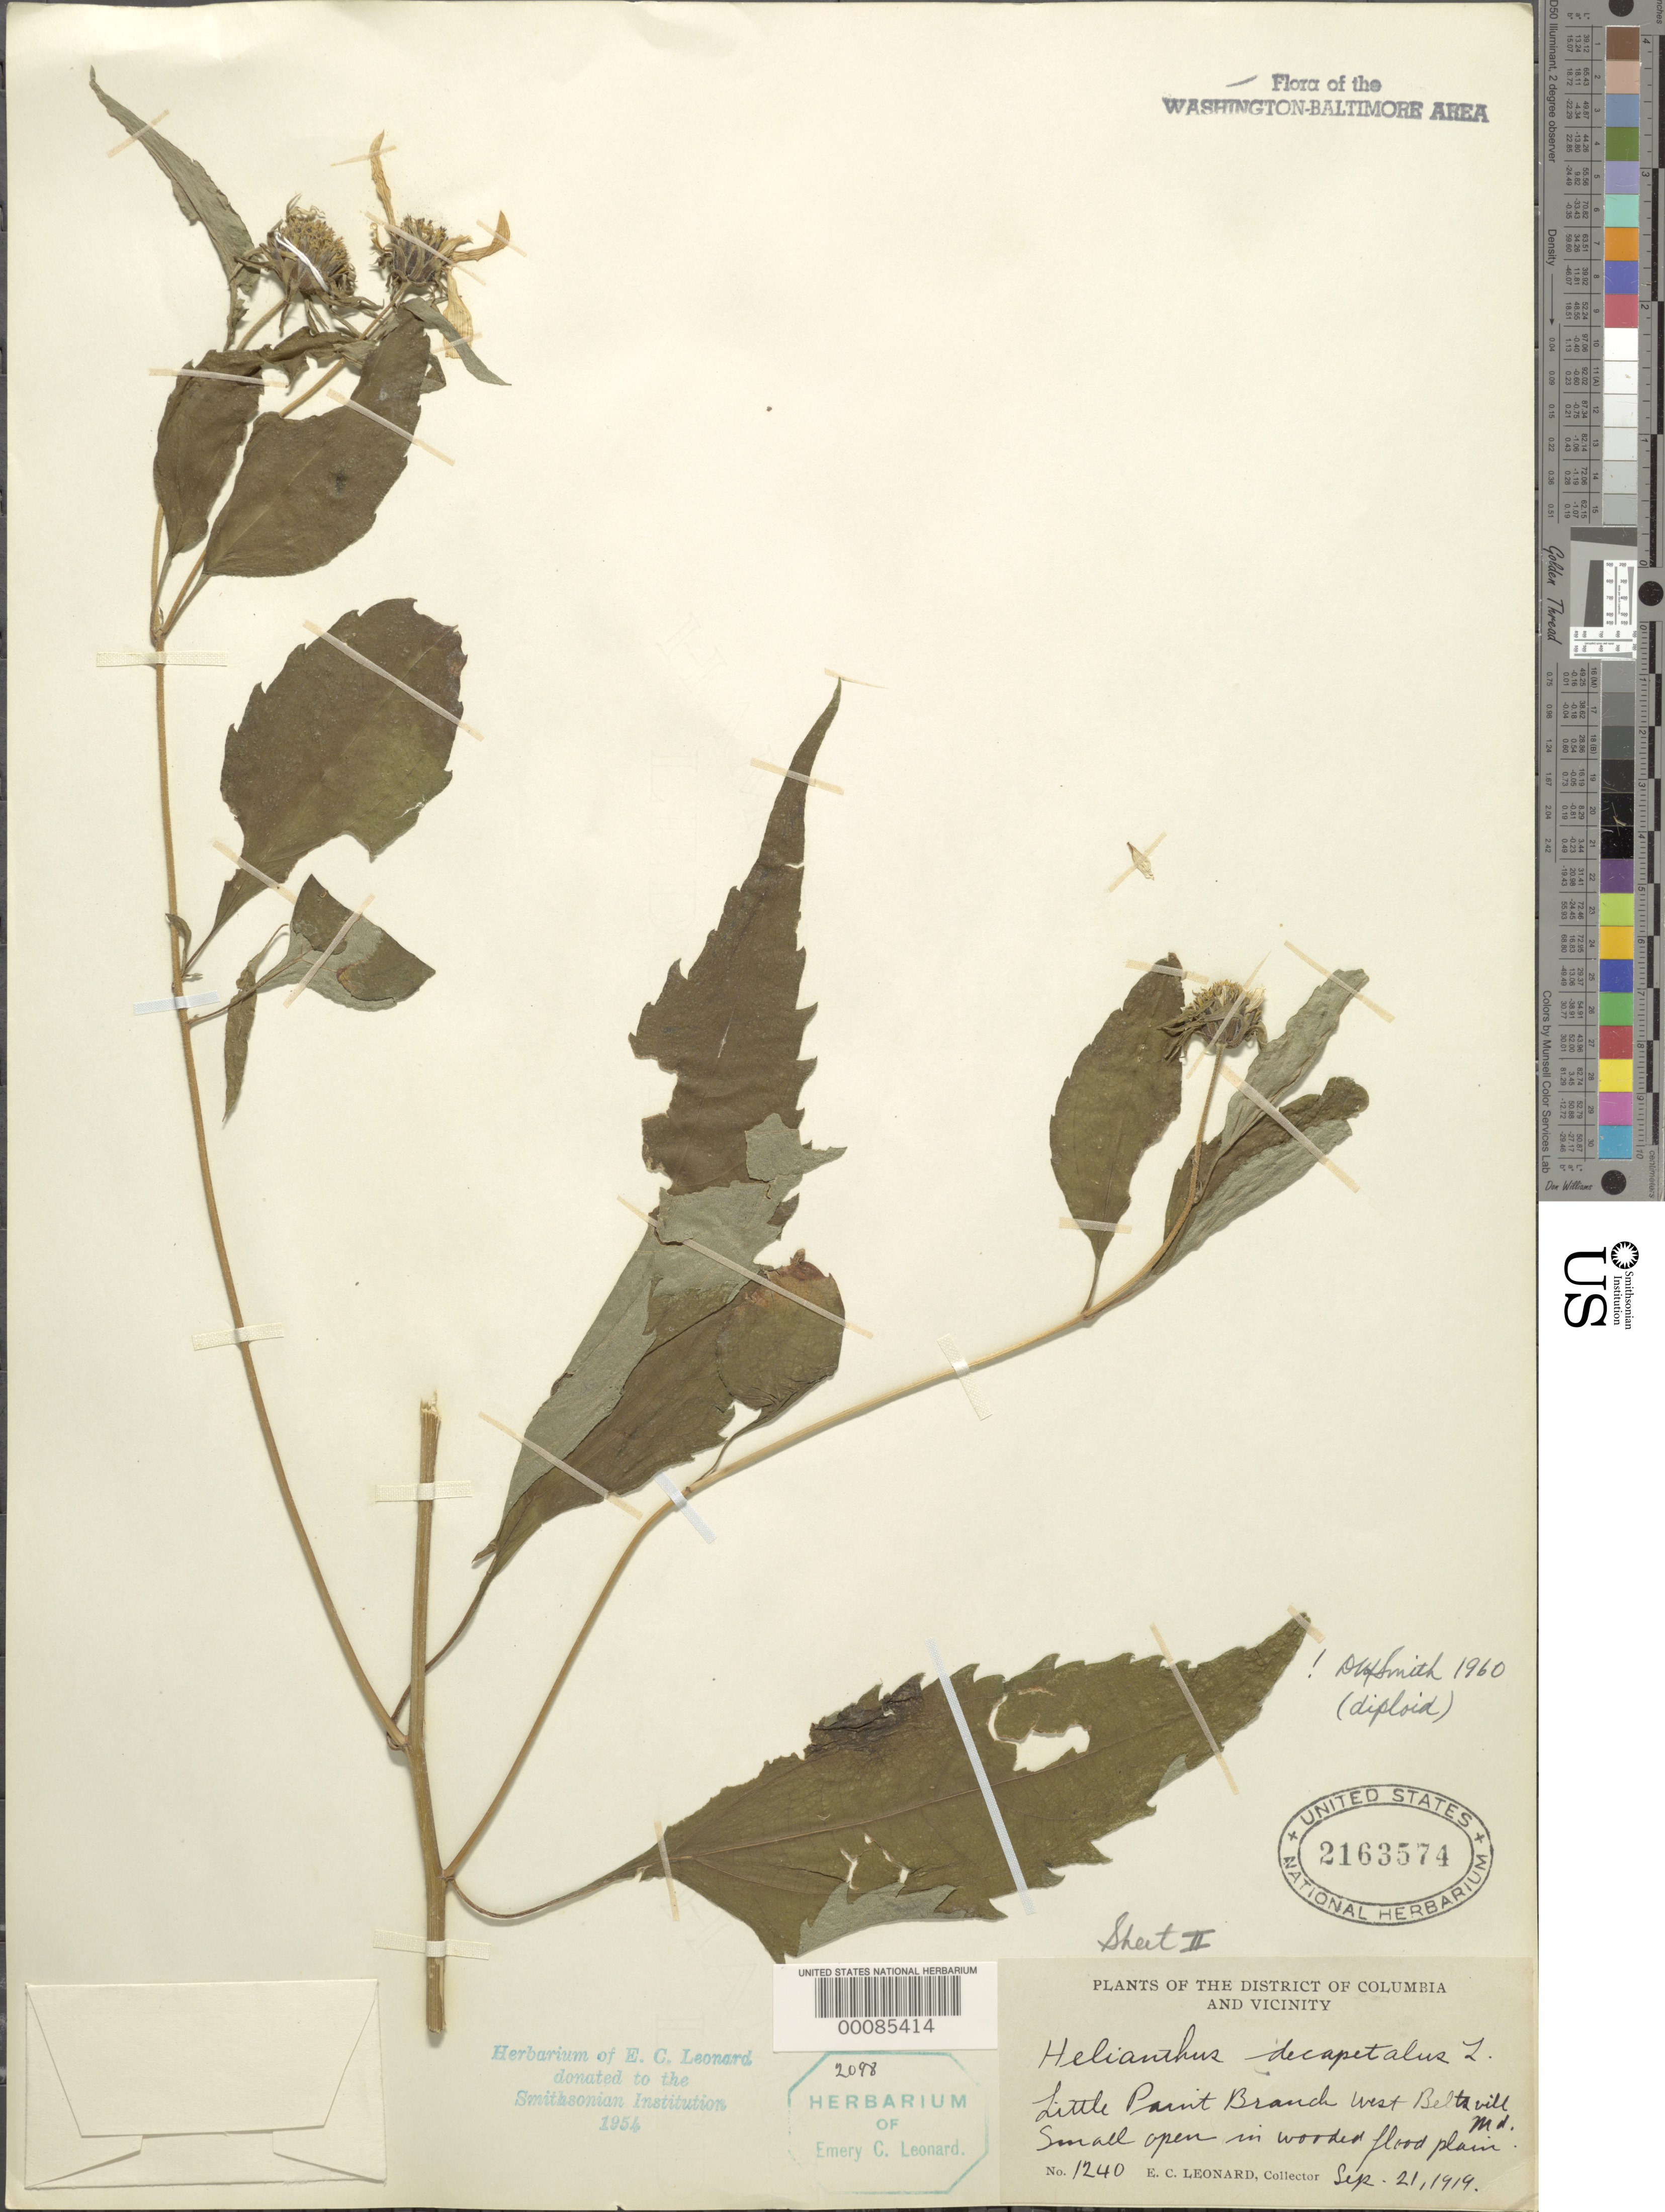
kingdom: Plantae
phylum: Tracheophyta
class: Magnoliopsida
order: Asterales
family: Asteraceae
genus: Helianthus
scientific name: Helianthus decapetalus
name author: L.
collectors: E. C. Leonard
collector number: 1240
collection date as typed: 21 Sep 1919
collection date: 1919-09-21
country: United States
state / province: Maryland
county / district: Prince George's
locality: Little Paint Branch west Beltsville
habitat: Opening in wooded floodplain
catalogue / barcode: US 2163574